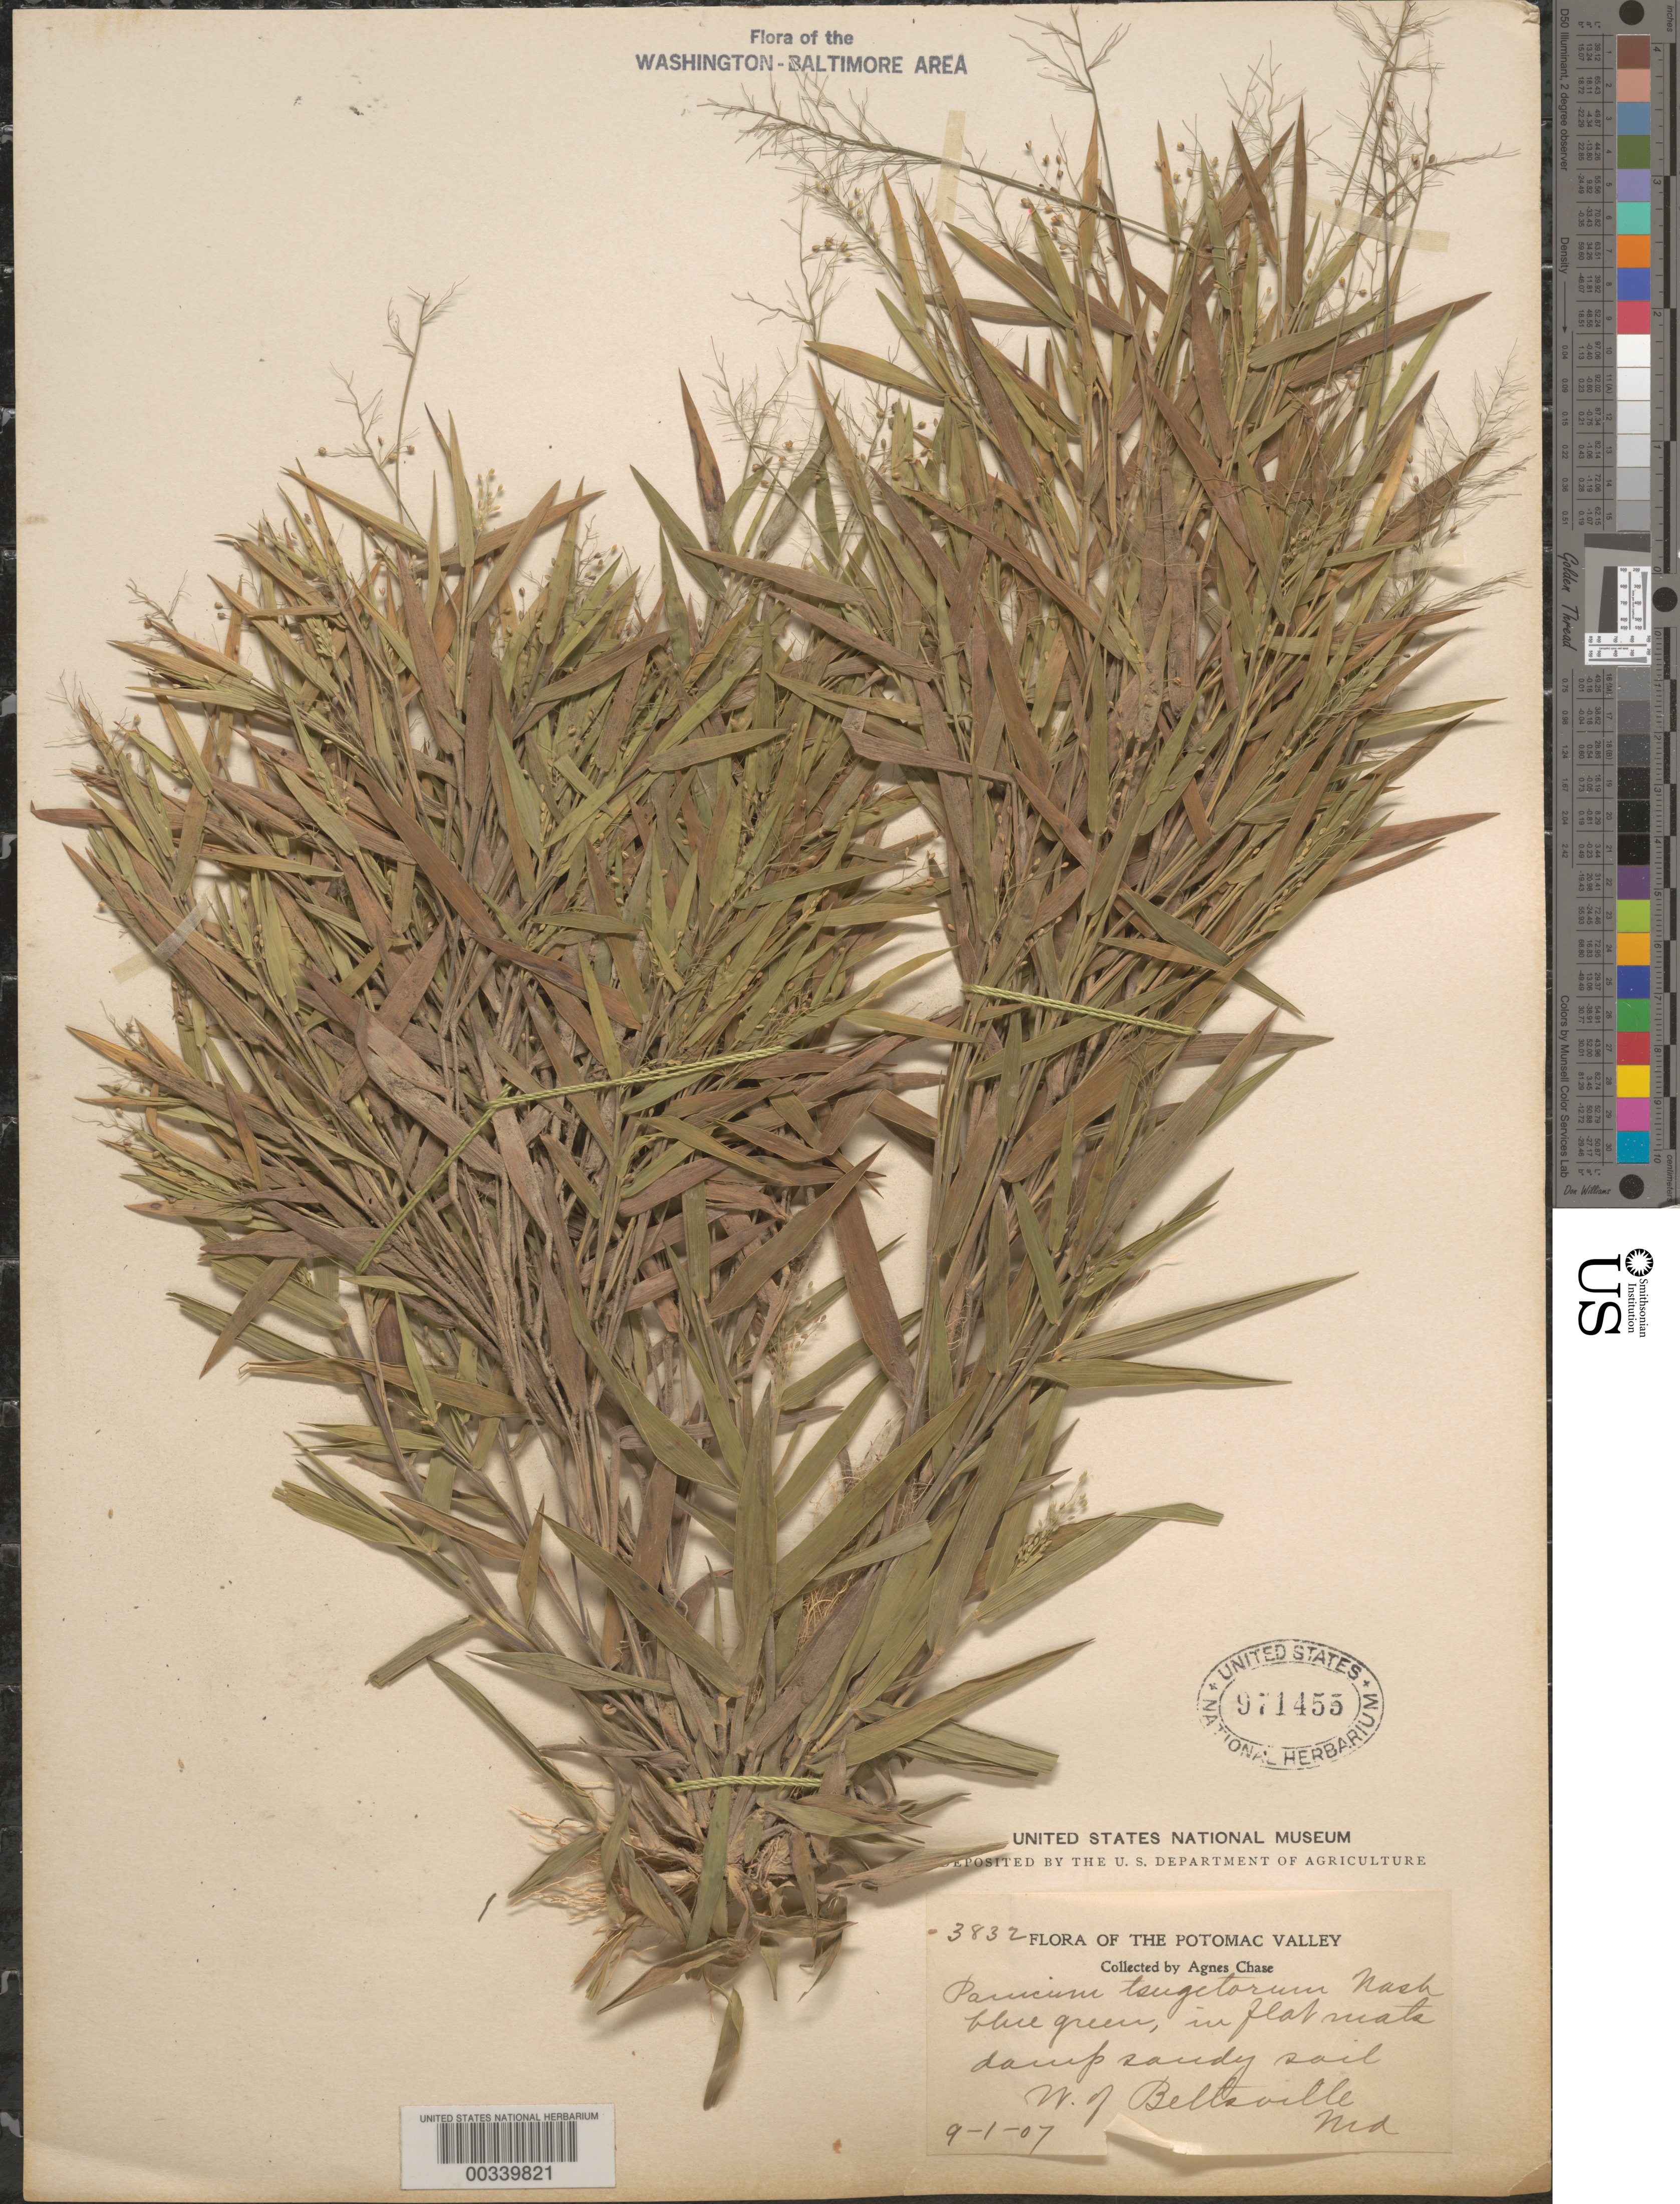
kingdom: Plantae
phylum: Tracheophyta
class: Liliopsida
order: Poales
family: Poaceae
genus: Dichanthelium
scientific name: Dichanthelium sabulorum var. patulum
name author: Nash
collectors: A. Chase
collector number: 3832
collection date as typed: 01 Sep 1907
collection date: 1907-09-01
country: United States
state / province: Maryland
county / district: Prince George's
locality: W of Beltsville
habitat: Damp, sandy soil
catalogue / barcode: US 971455